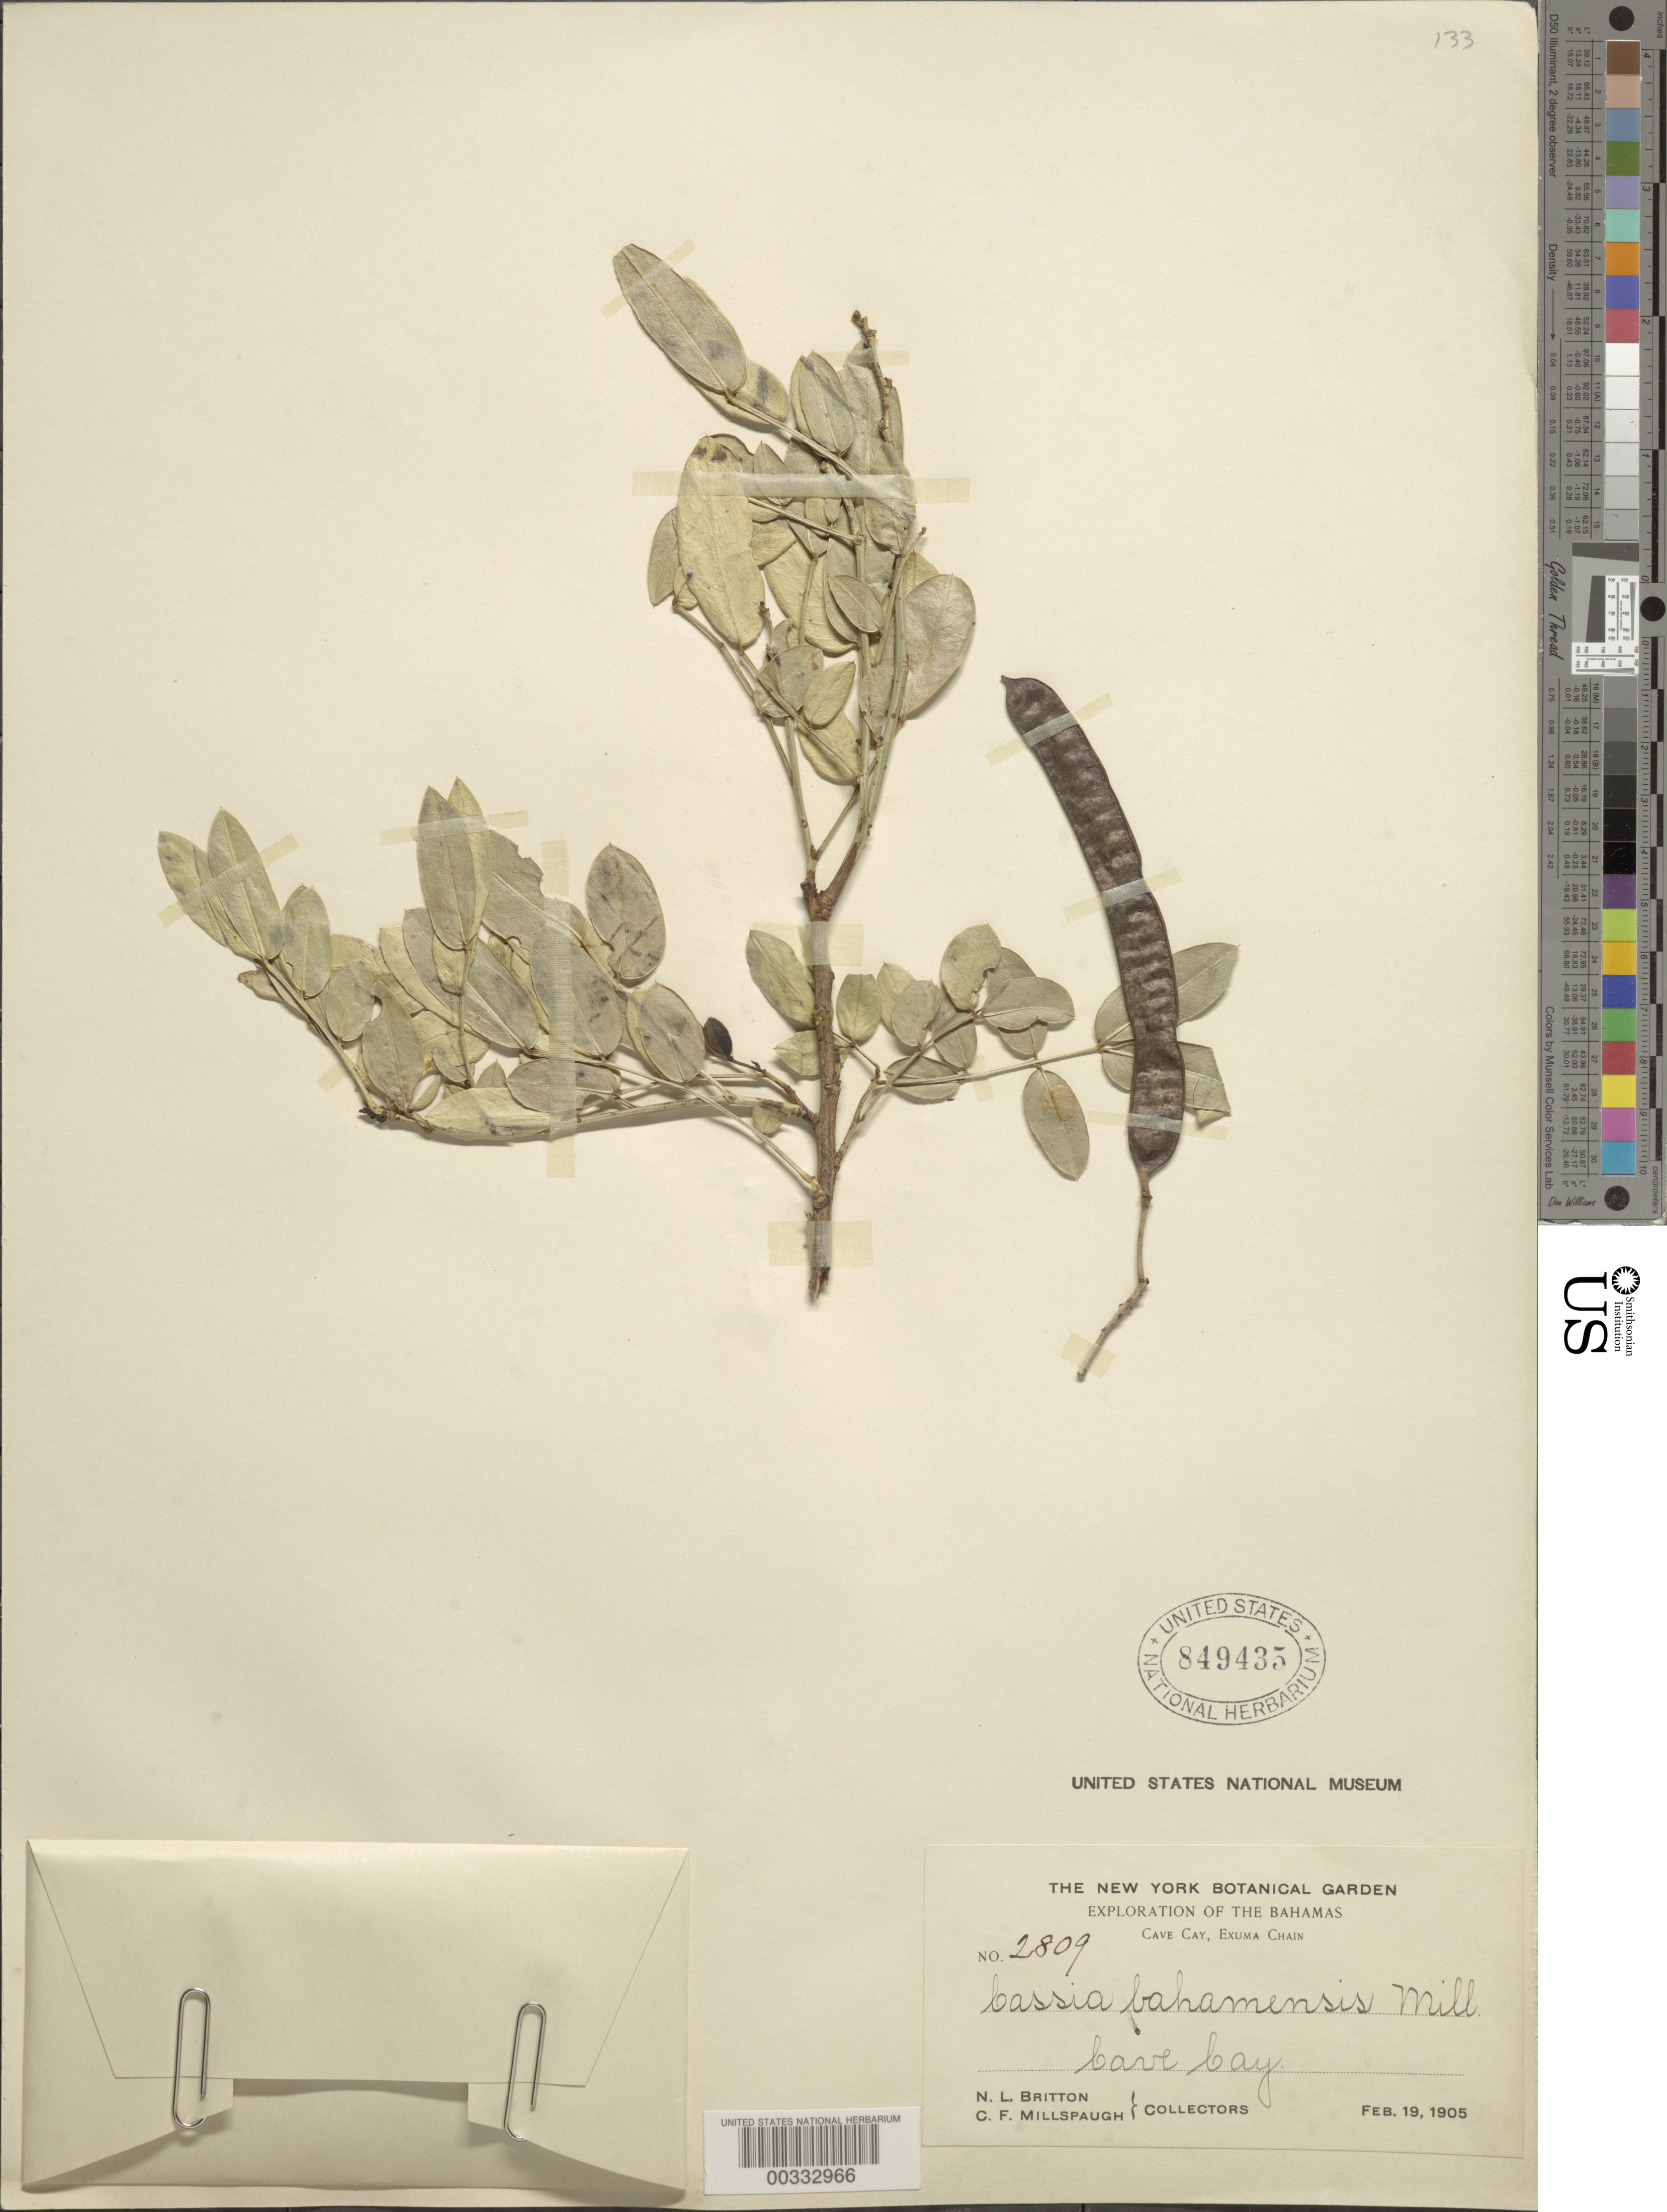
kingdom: Plantae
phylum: Tracheophyta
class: Magnoliopsida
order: Fabales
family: Fabaceae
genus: Senna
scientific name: Senna ligustrina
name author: (L.) H.S. Irwin & Barneby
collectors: N. Britton & C. F. Millspaugh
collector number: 2809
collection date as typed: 19 Feb 1905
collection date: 1905-02-19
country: Bahamas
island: Cave Cay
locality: Cave cay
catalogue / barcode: US 849435